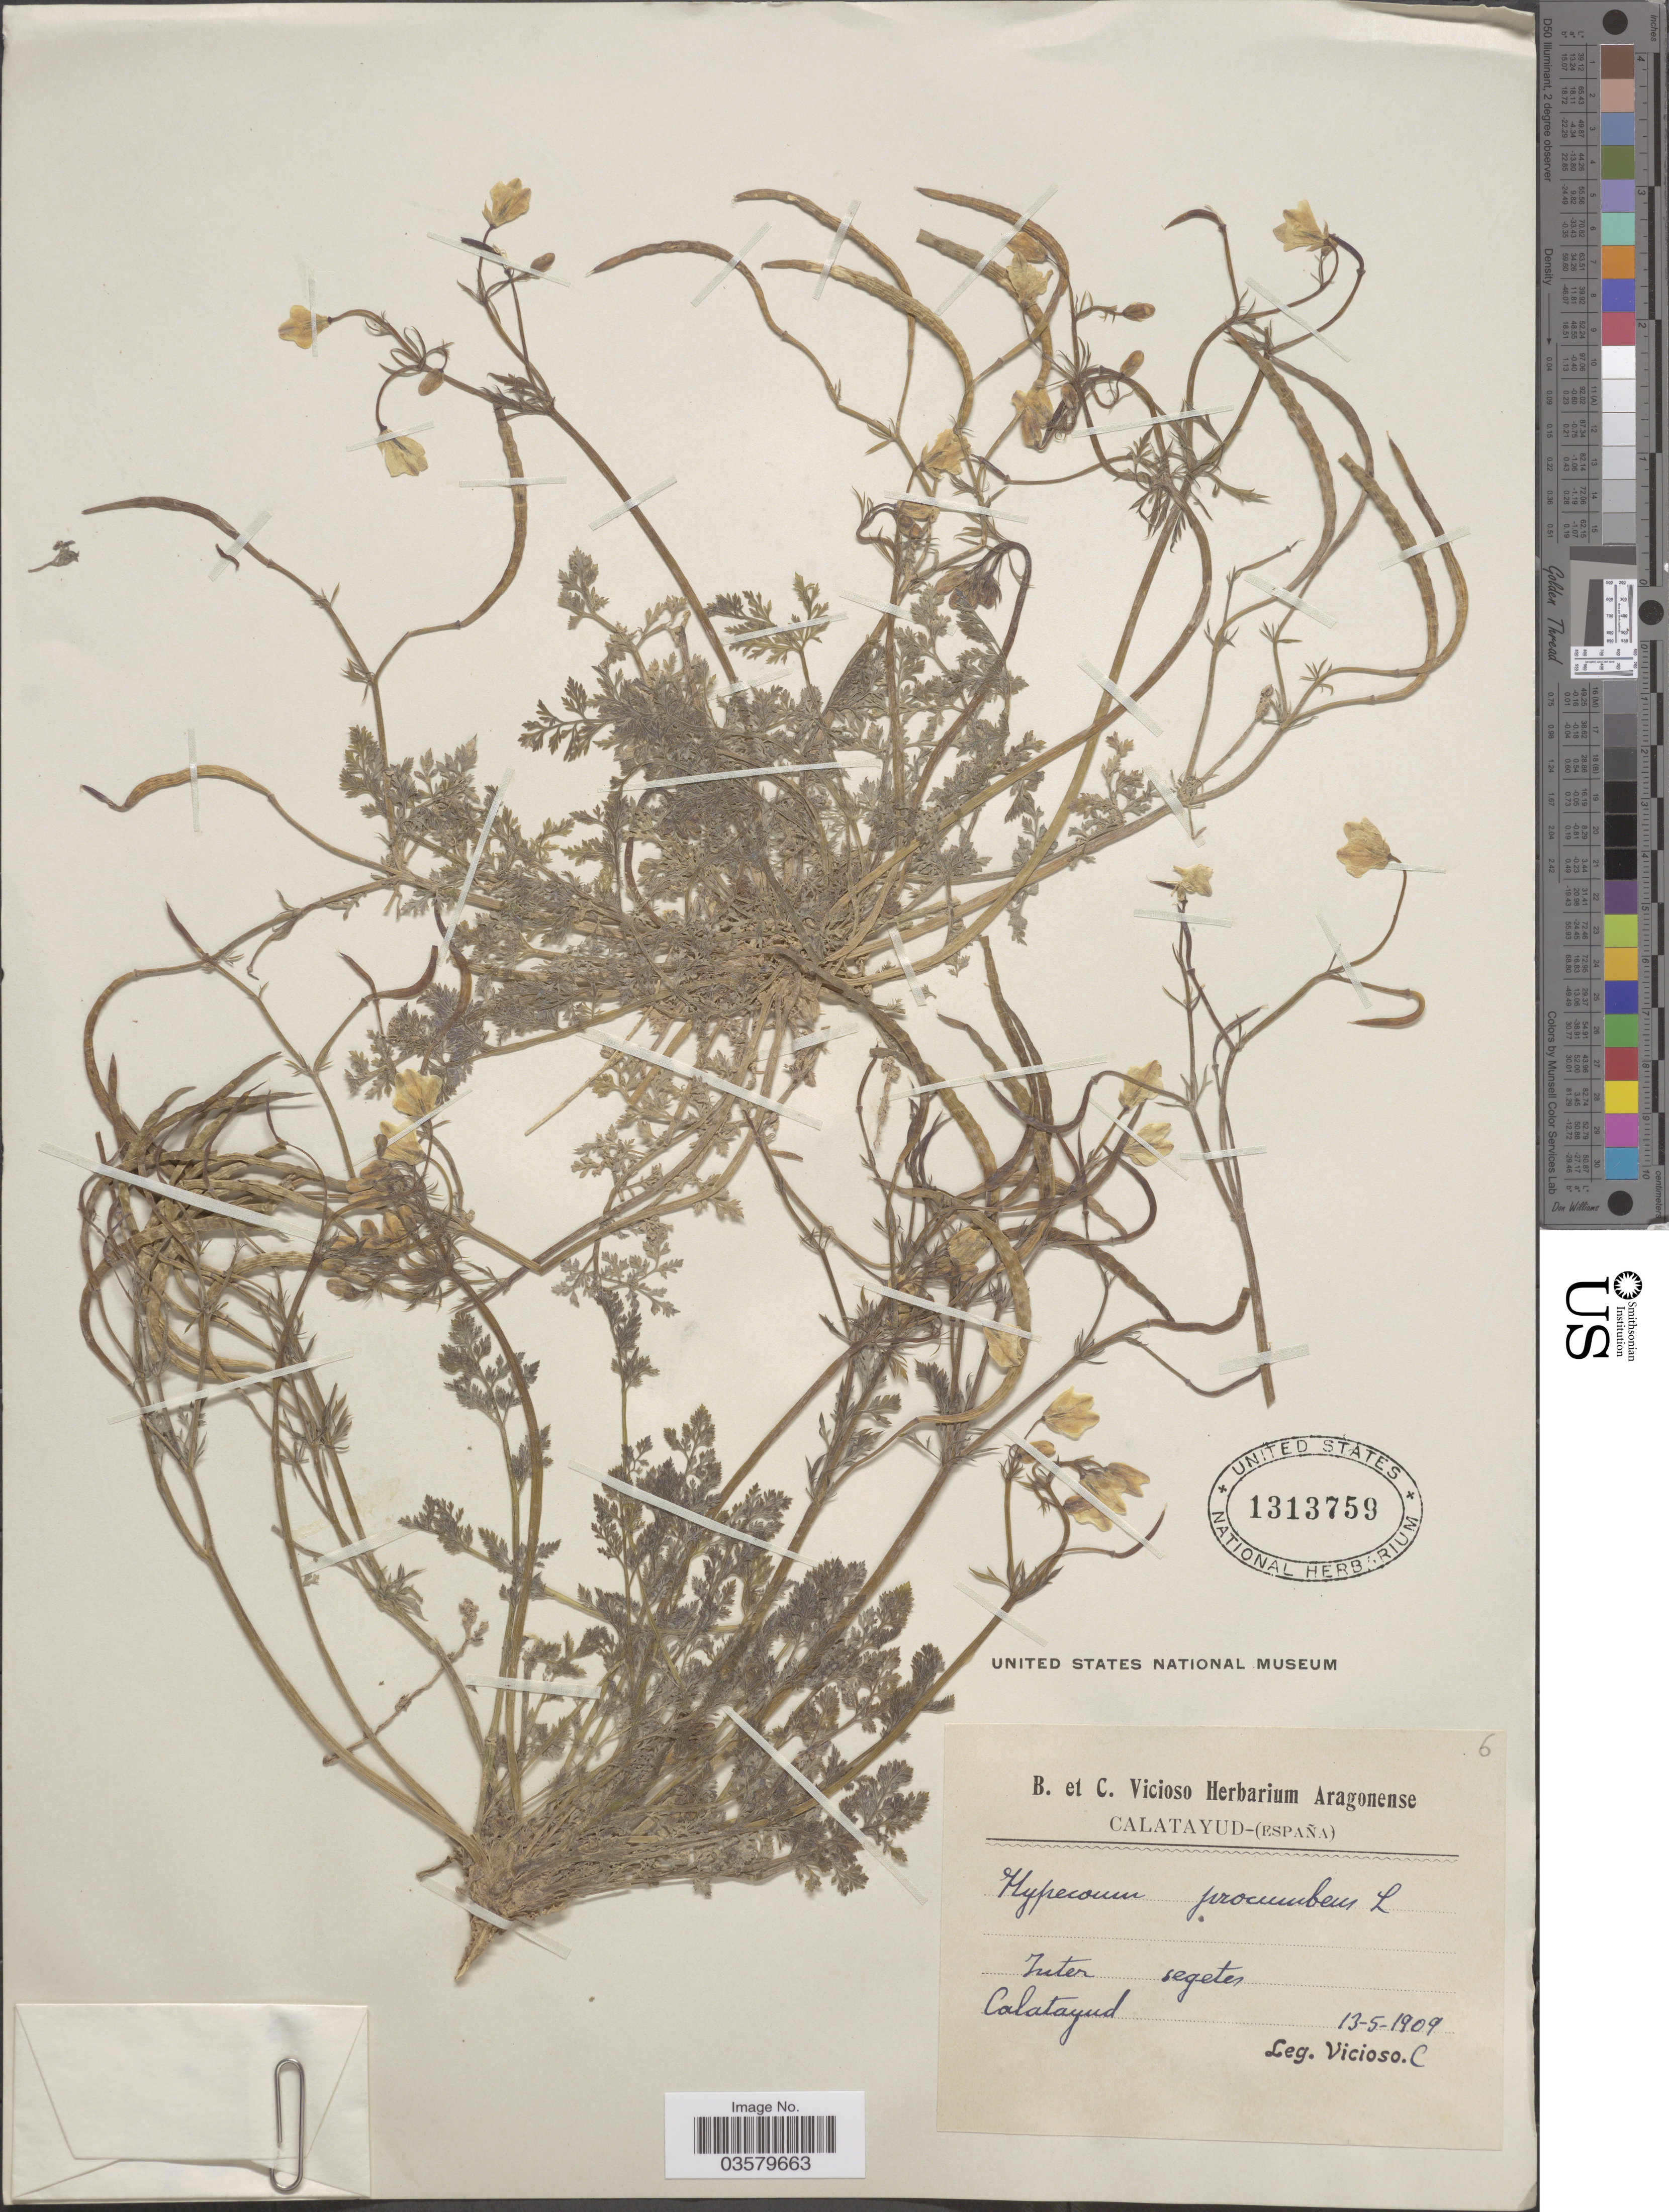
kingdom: Plantae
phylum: Tracheophyta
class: Magnoliopsida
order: Ranunculales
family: Papaveraceae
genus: Hypecoum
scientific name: Hypecoum procumbens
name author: L.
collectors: C. Vicioso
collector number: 6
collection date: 1909-05-13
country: Spain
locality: Inter segetes Calatayud.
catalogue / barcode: US 1313759